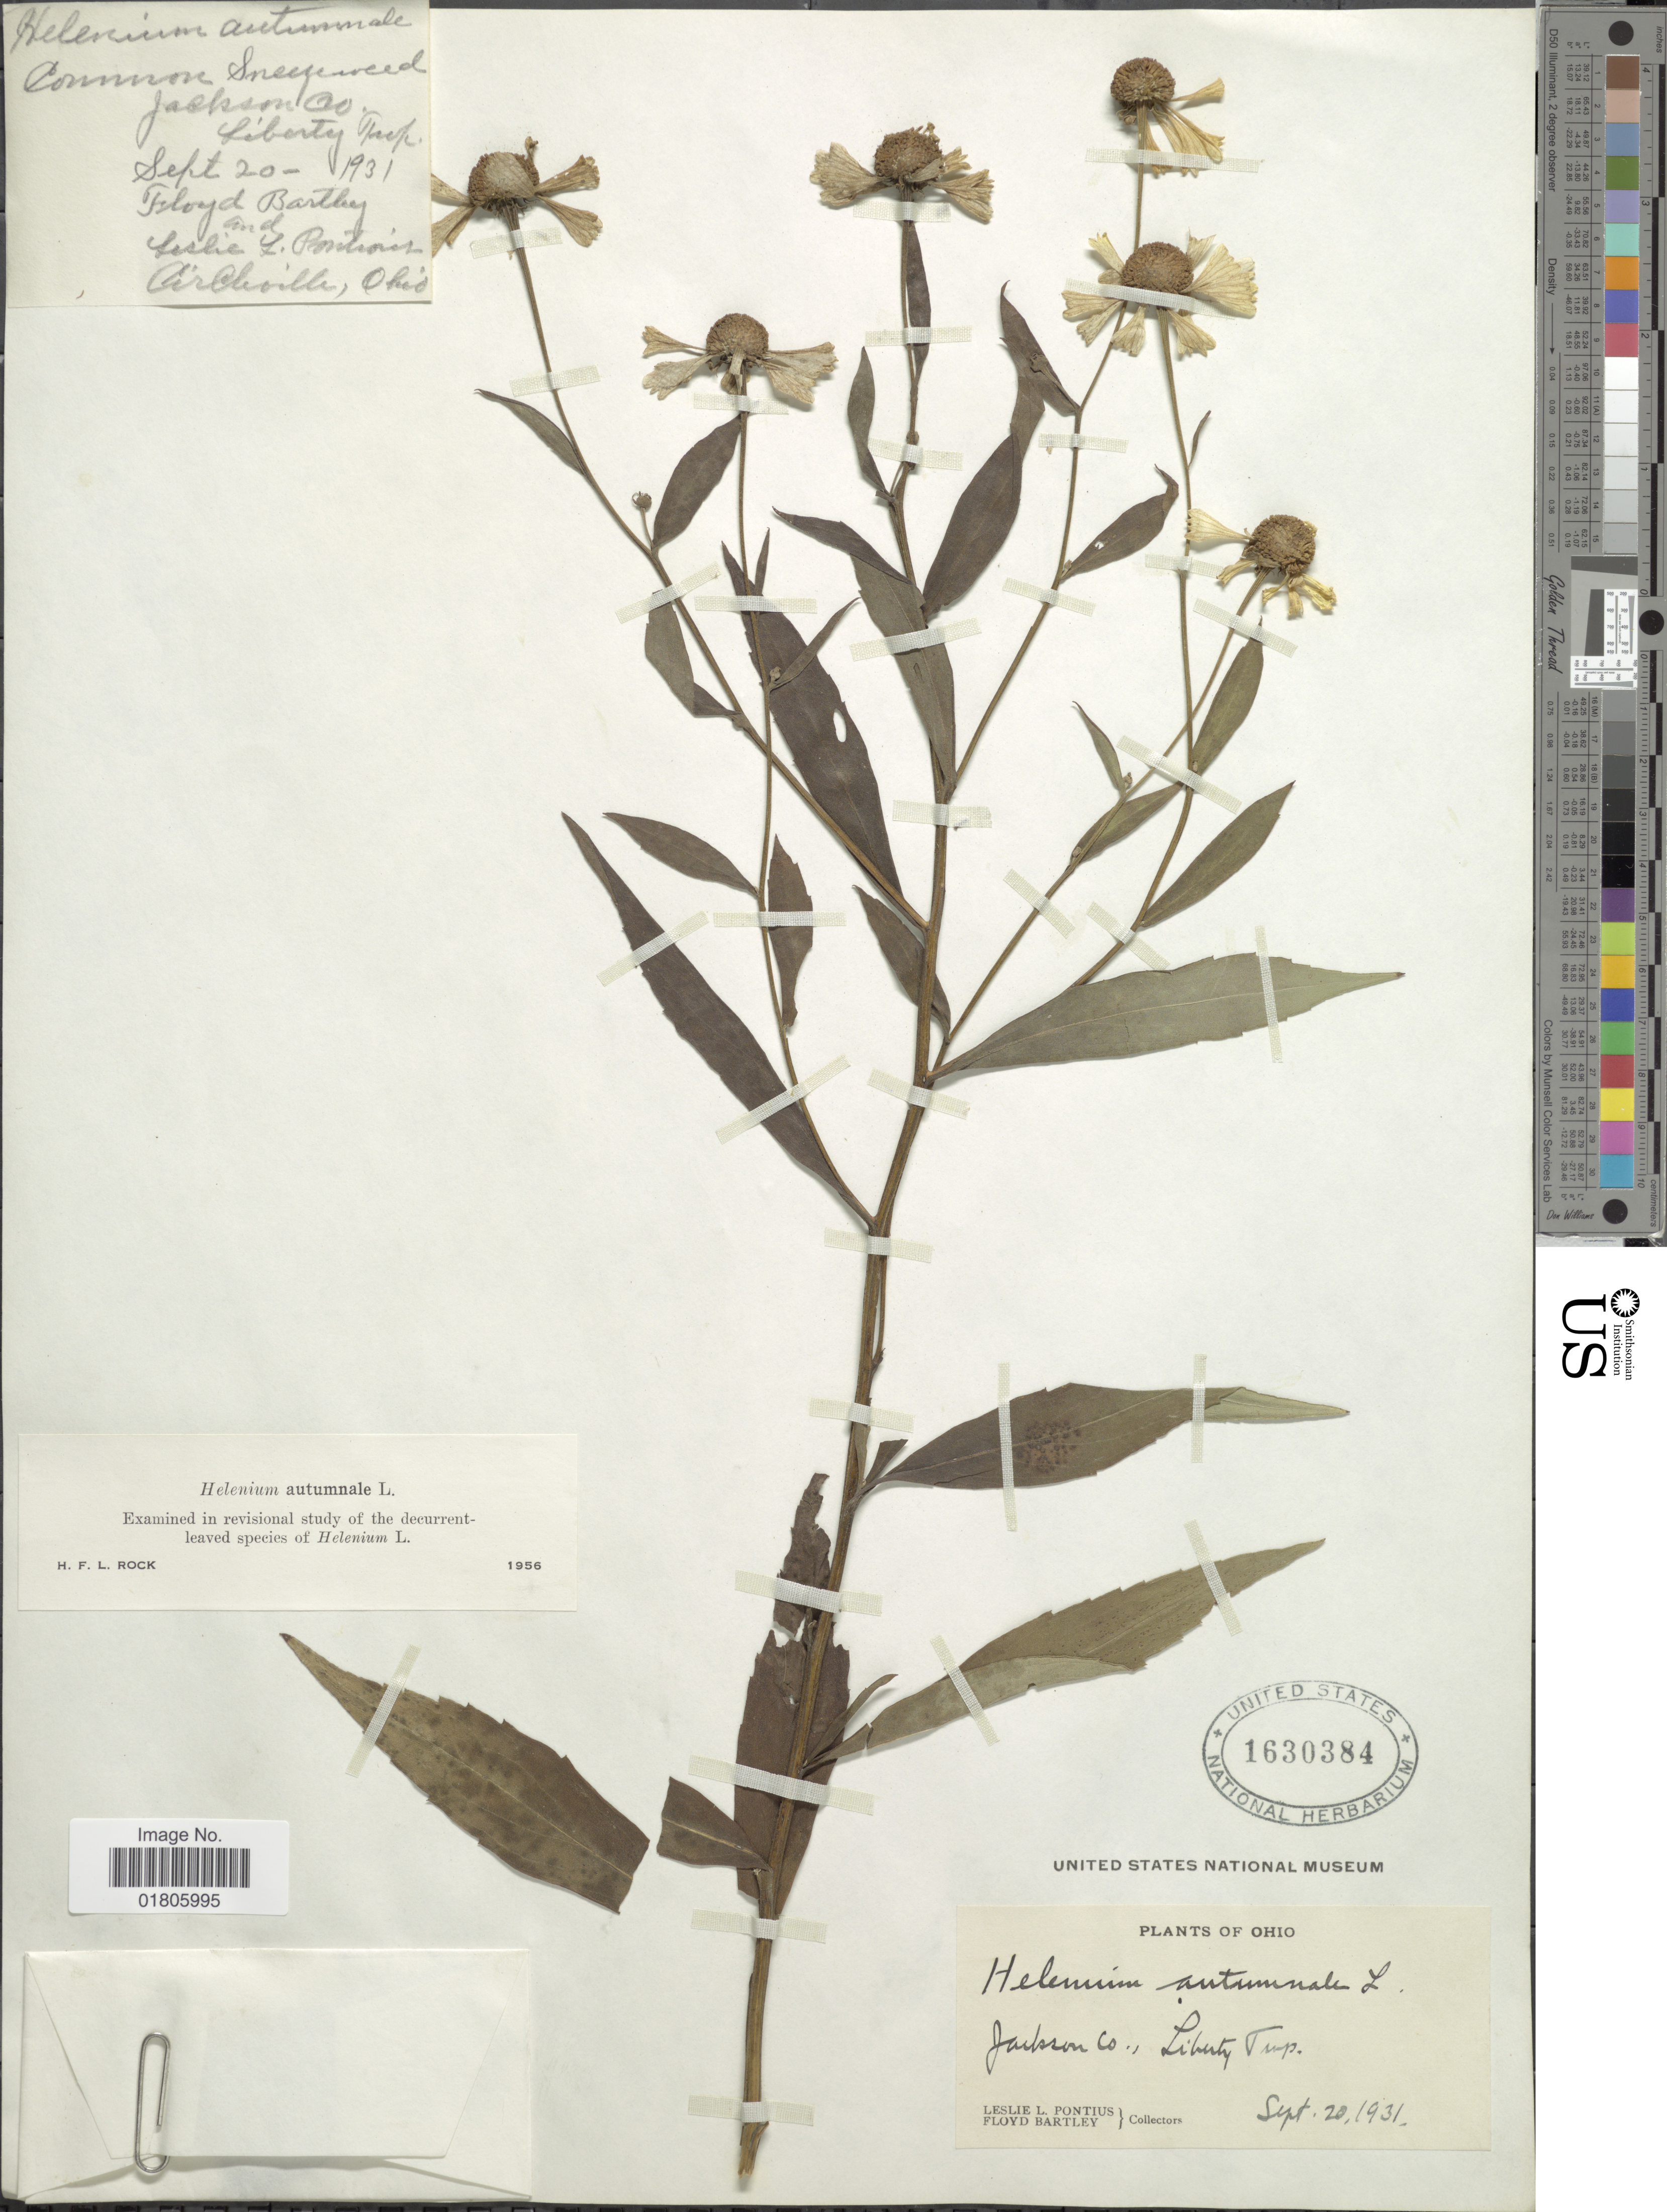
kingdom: Plantae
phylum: Tracheophyta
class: Magnoliopsida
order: Asterales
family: Asteraceae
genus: Helenium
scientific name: Helenium autumnale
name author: L.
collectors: L. L. Pontious & F. Bartley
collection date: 1931-09-20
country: United States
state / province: Ohio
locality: Jackson Co, Liberty Twp.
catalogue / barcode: US 1630384